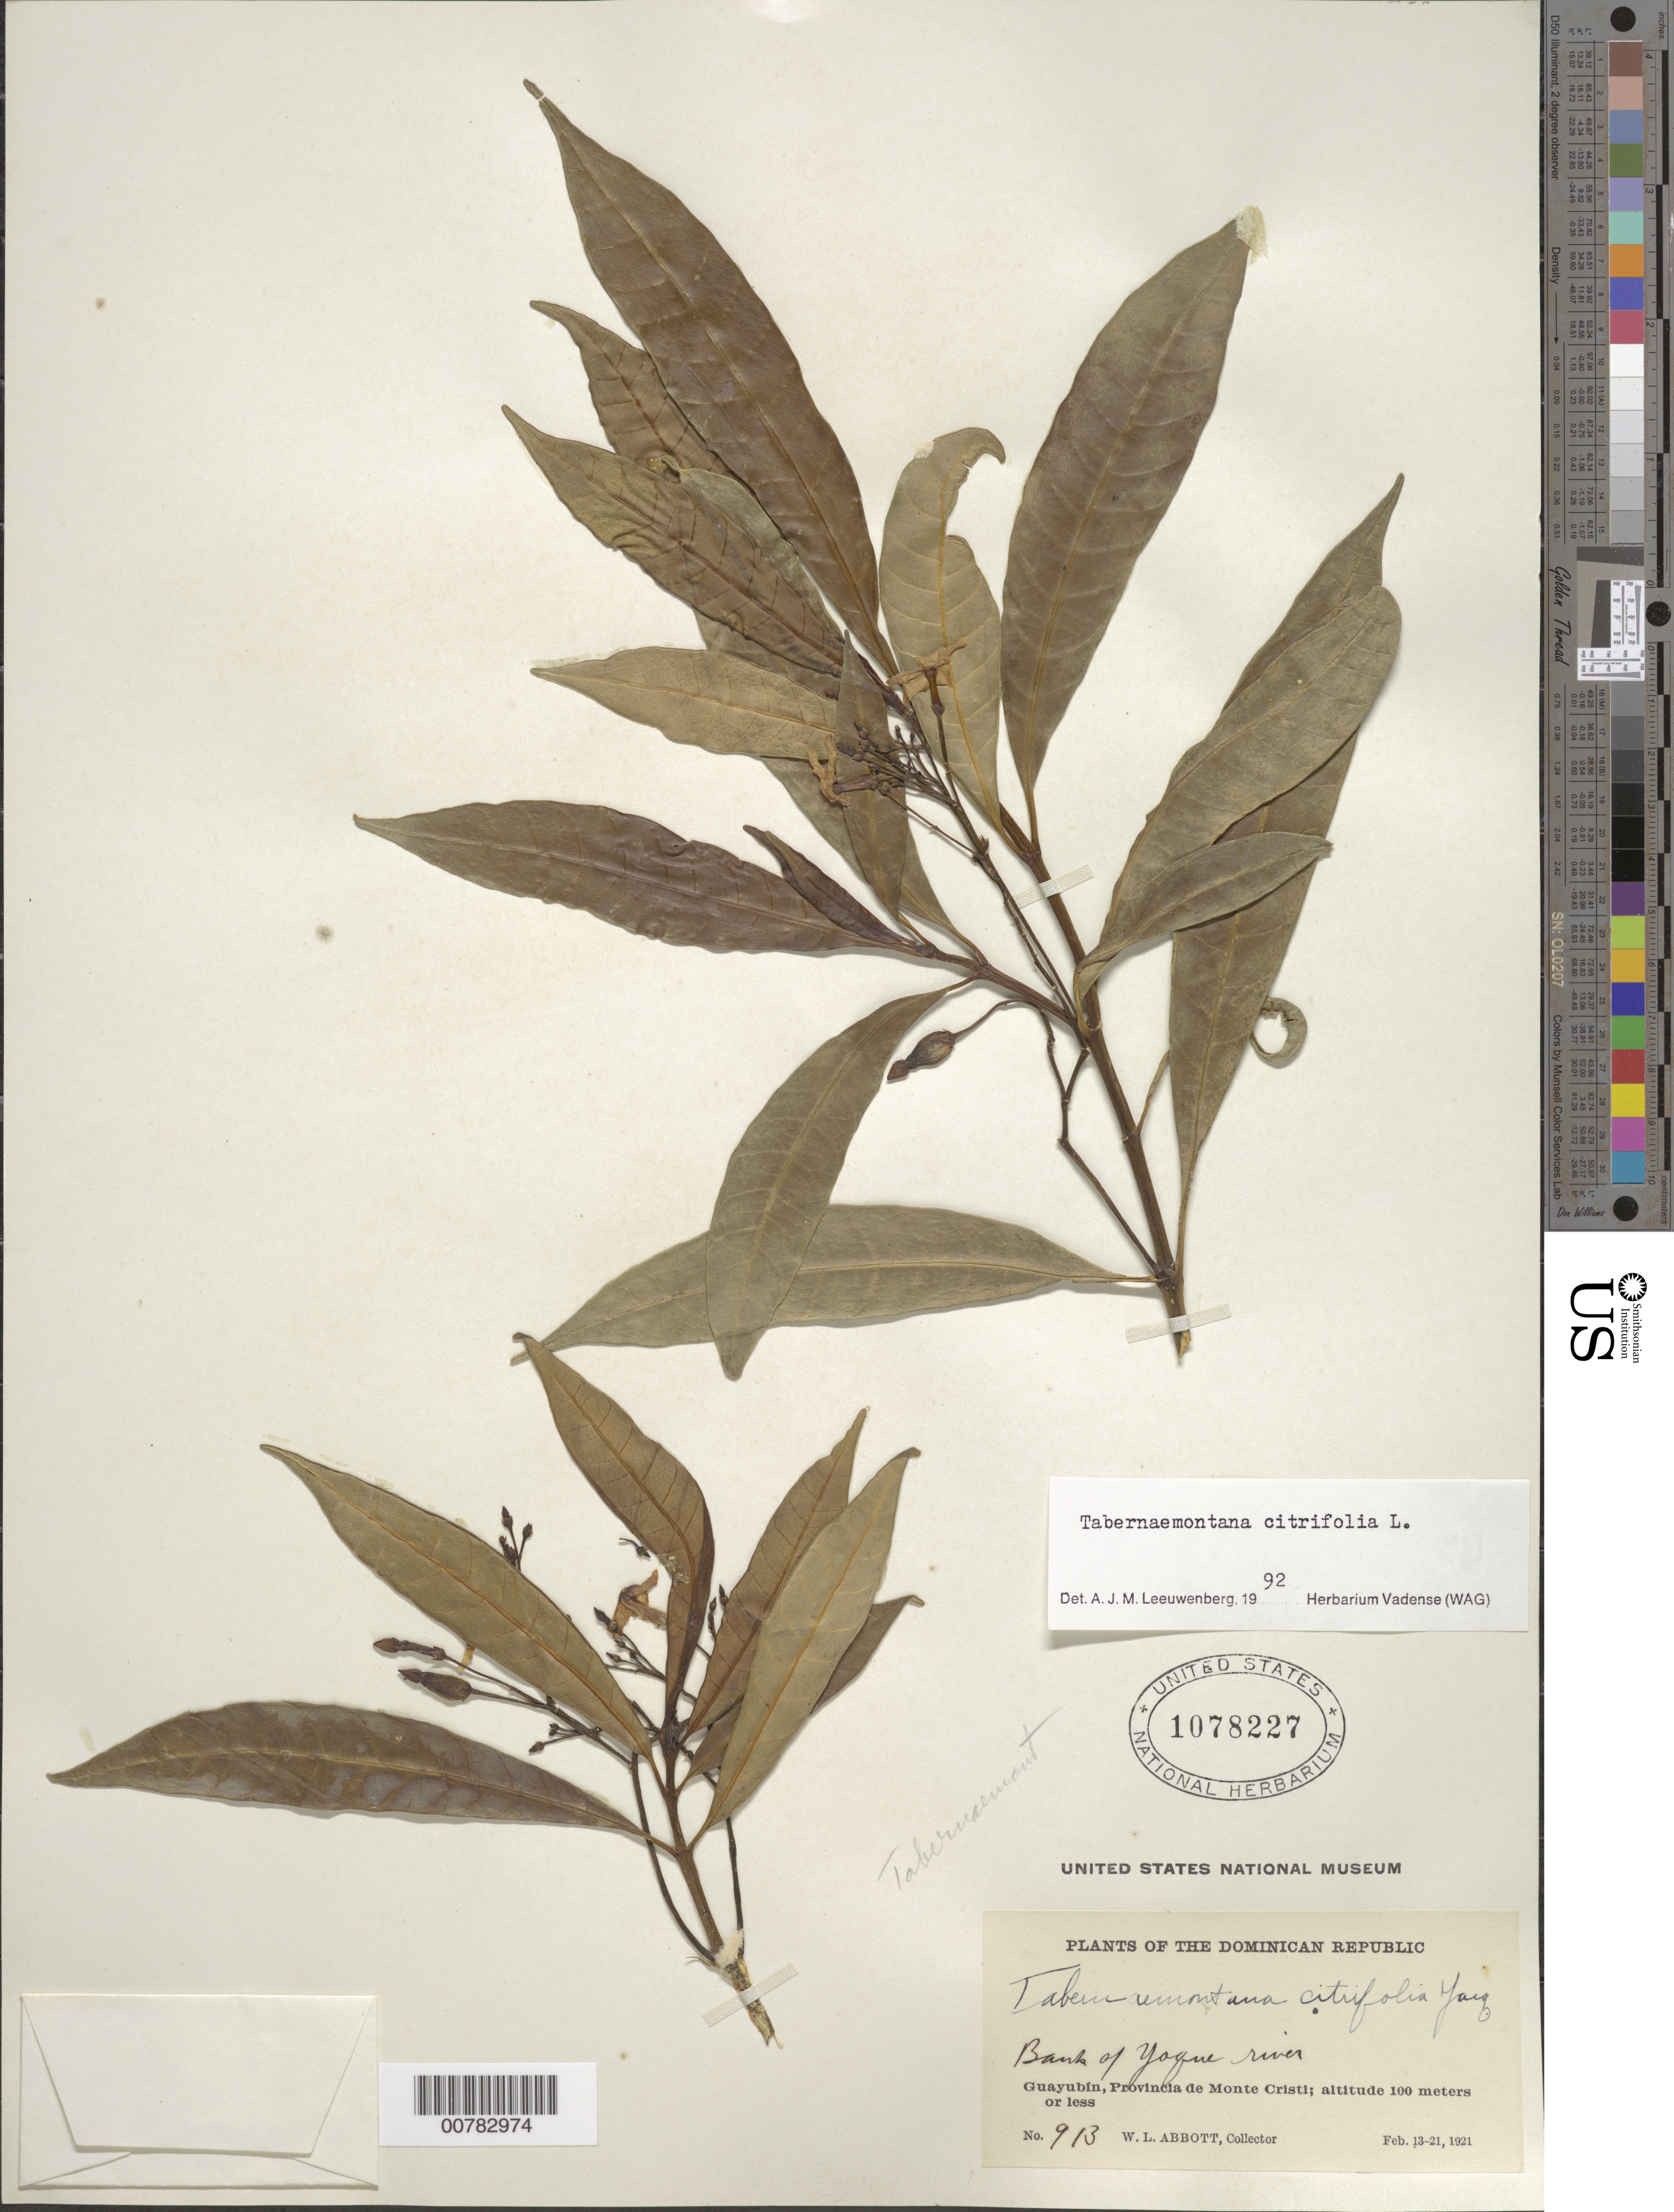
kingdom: Plantae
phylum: Tracheophyta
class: Magnoliopsida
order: Gentianales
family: Apocynaceae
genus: Tabernaemontana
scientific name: Tabernaemontana citrifolia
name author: L.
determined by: Leeuwenberg, A. J. M.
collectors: W. L. Abbott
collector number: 913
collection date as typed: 13 Feb 1910 to 21 Feb 1921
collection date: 1910-02-13/1921-02-21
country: Dominican Republic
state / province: Monte Cristi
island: Hispaniola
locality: Guayubín, bank of Yaque River.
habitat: Banks of river.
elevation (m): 100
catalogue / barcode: US 1078227